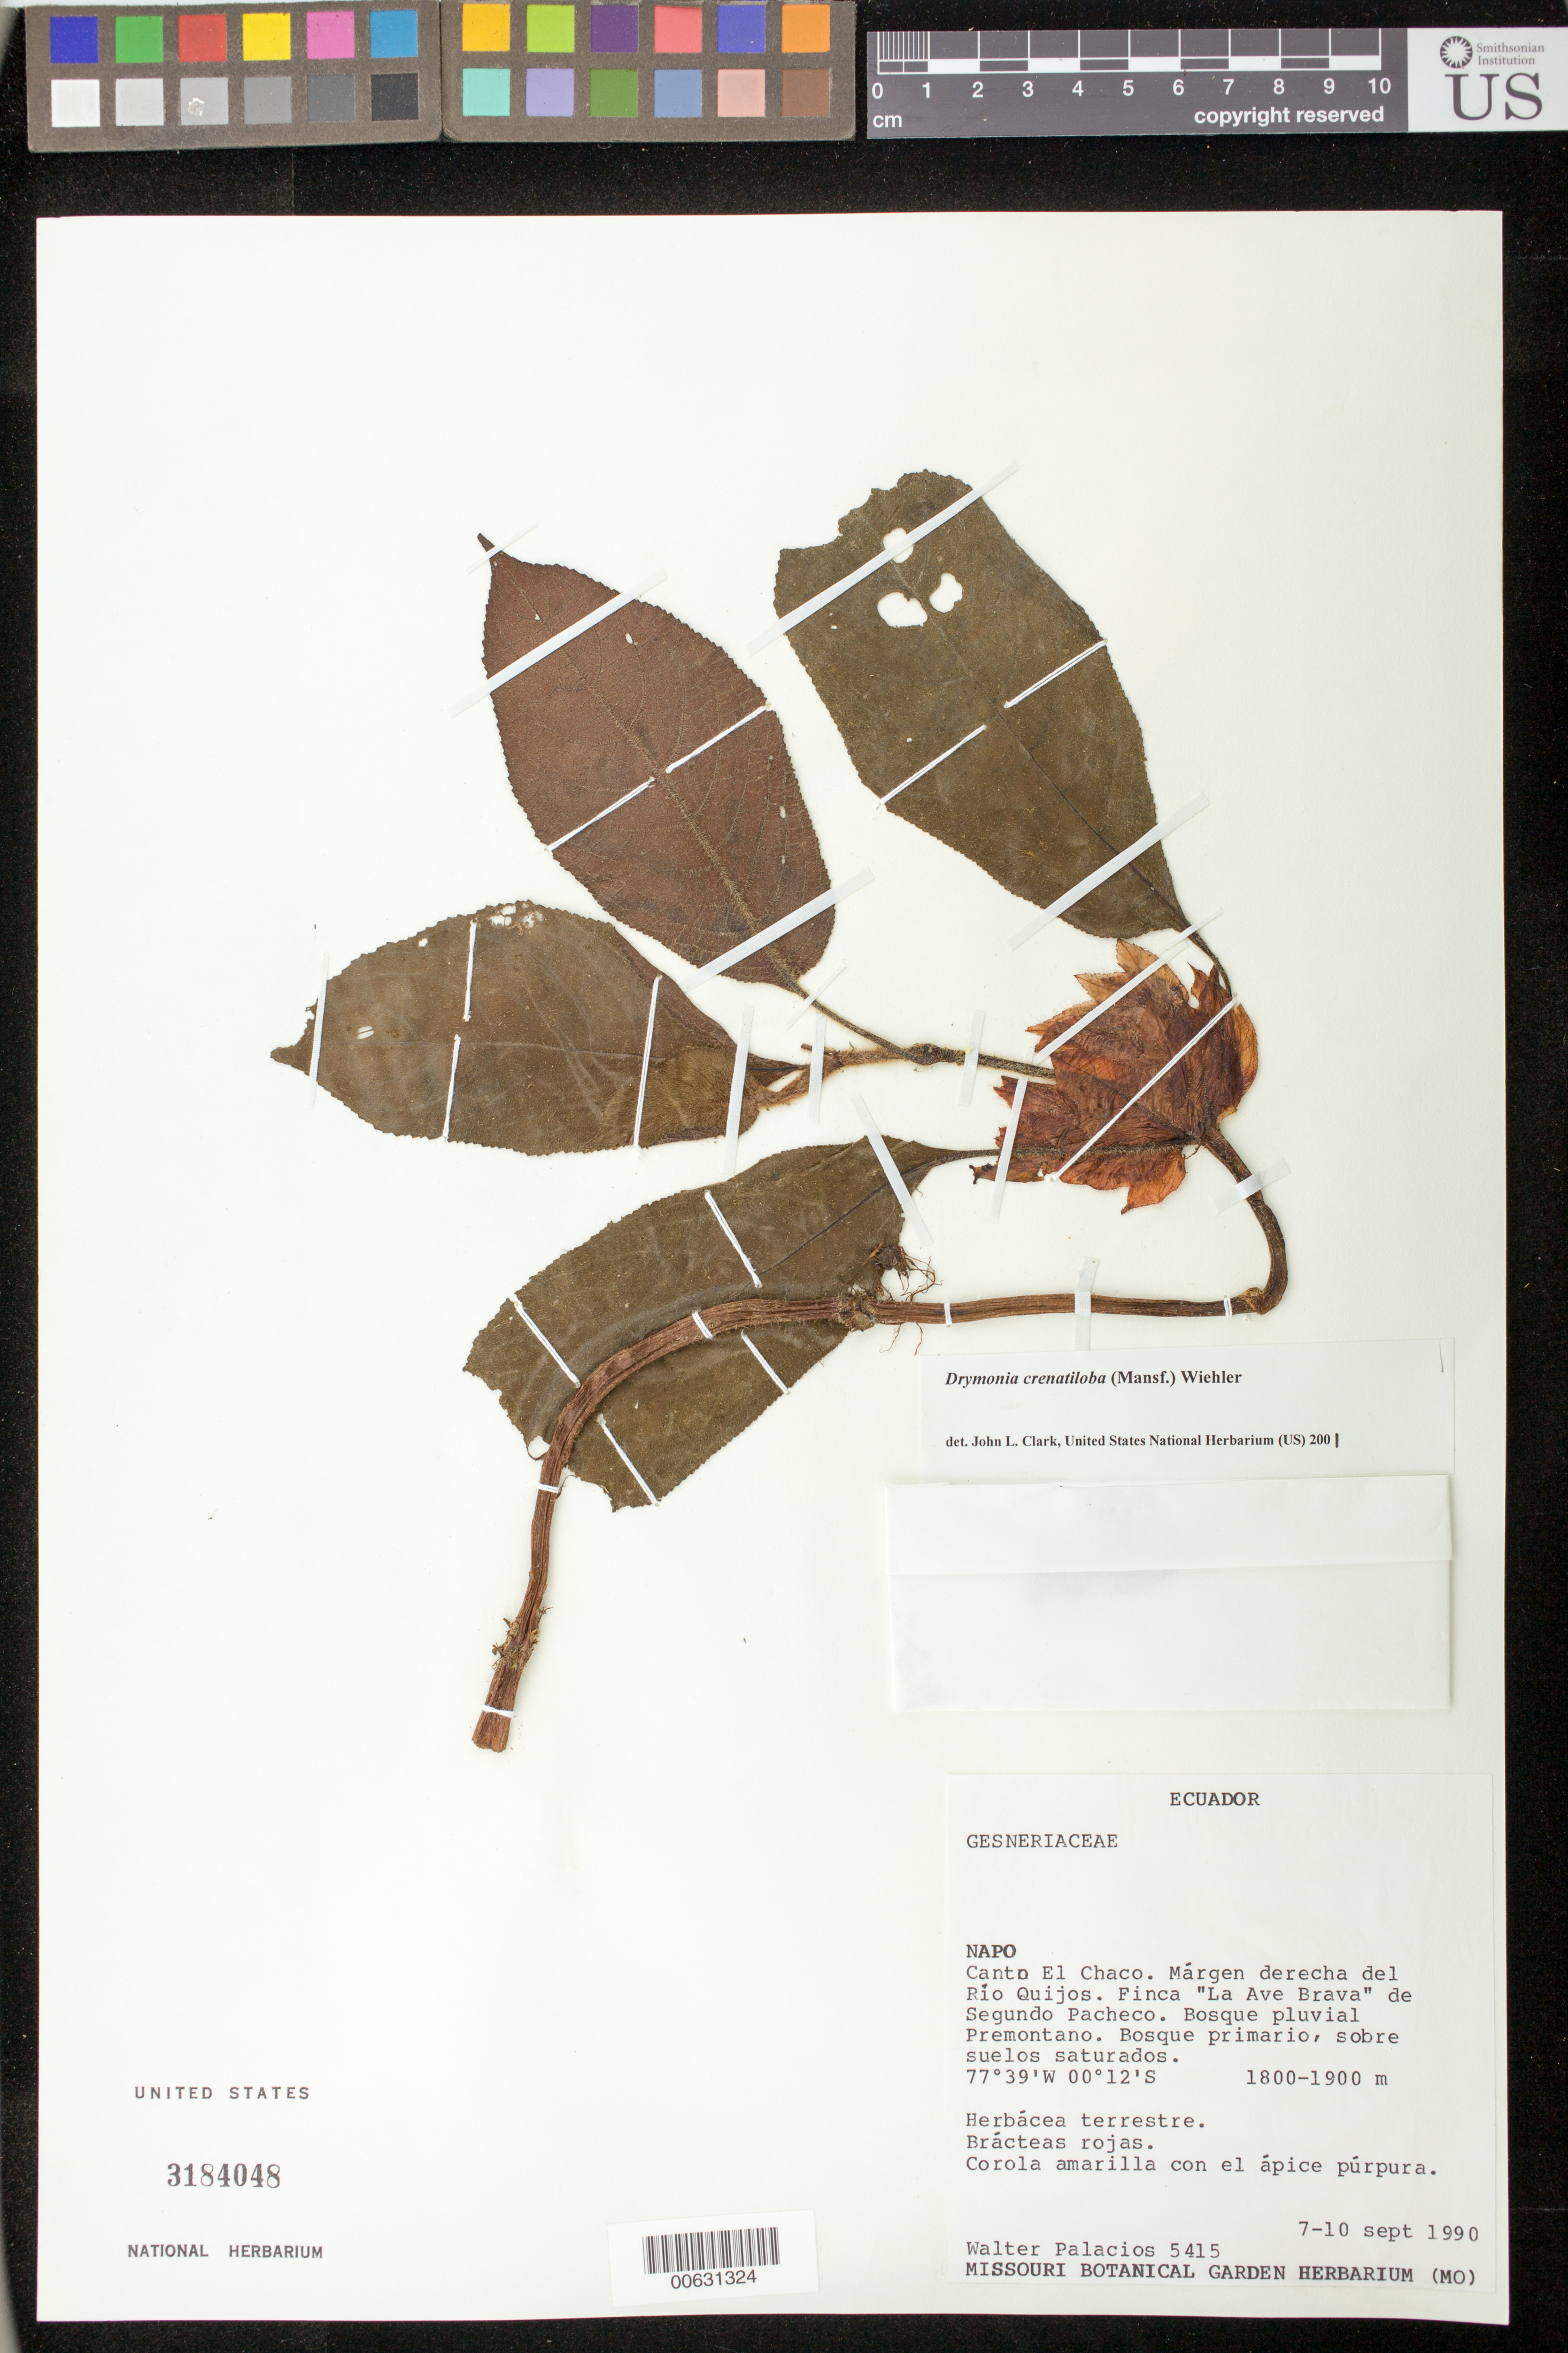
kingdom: Plantae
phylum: Tracheophyta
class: Magnoliopsida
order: Lamiales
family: Gesneriaceae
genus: Drymonia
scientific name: Drymonia crenatiloba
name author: (Mansf.) Wiehler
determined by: Skog, Laurence E.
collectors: W. Palacios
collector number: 5415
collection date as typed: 7-10 Sep 1990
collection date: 1990-09-07/1990-09-10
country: Ecuador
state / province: Napo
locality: Canton El Chaco, márgen derecha del Río Quijos, finca "La Ave Brava" de Segundo Pacheco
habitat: Bosque pluvial premontano; bosque primario, sobre suelos saturados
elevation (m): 1800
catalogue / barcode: US 3184048